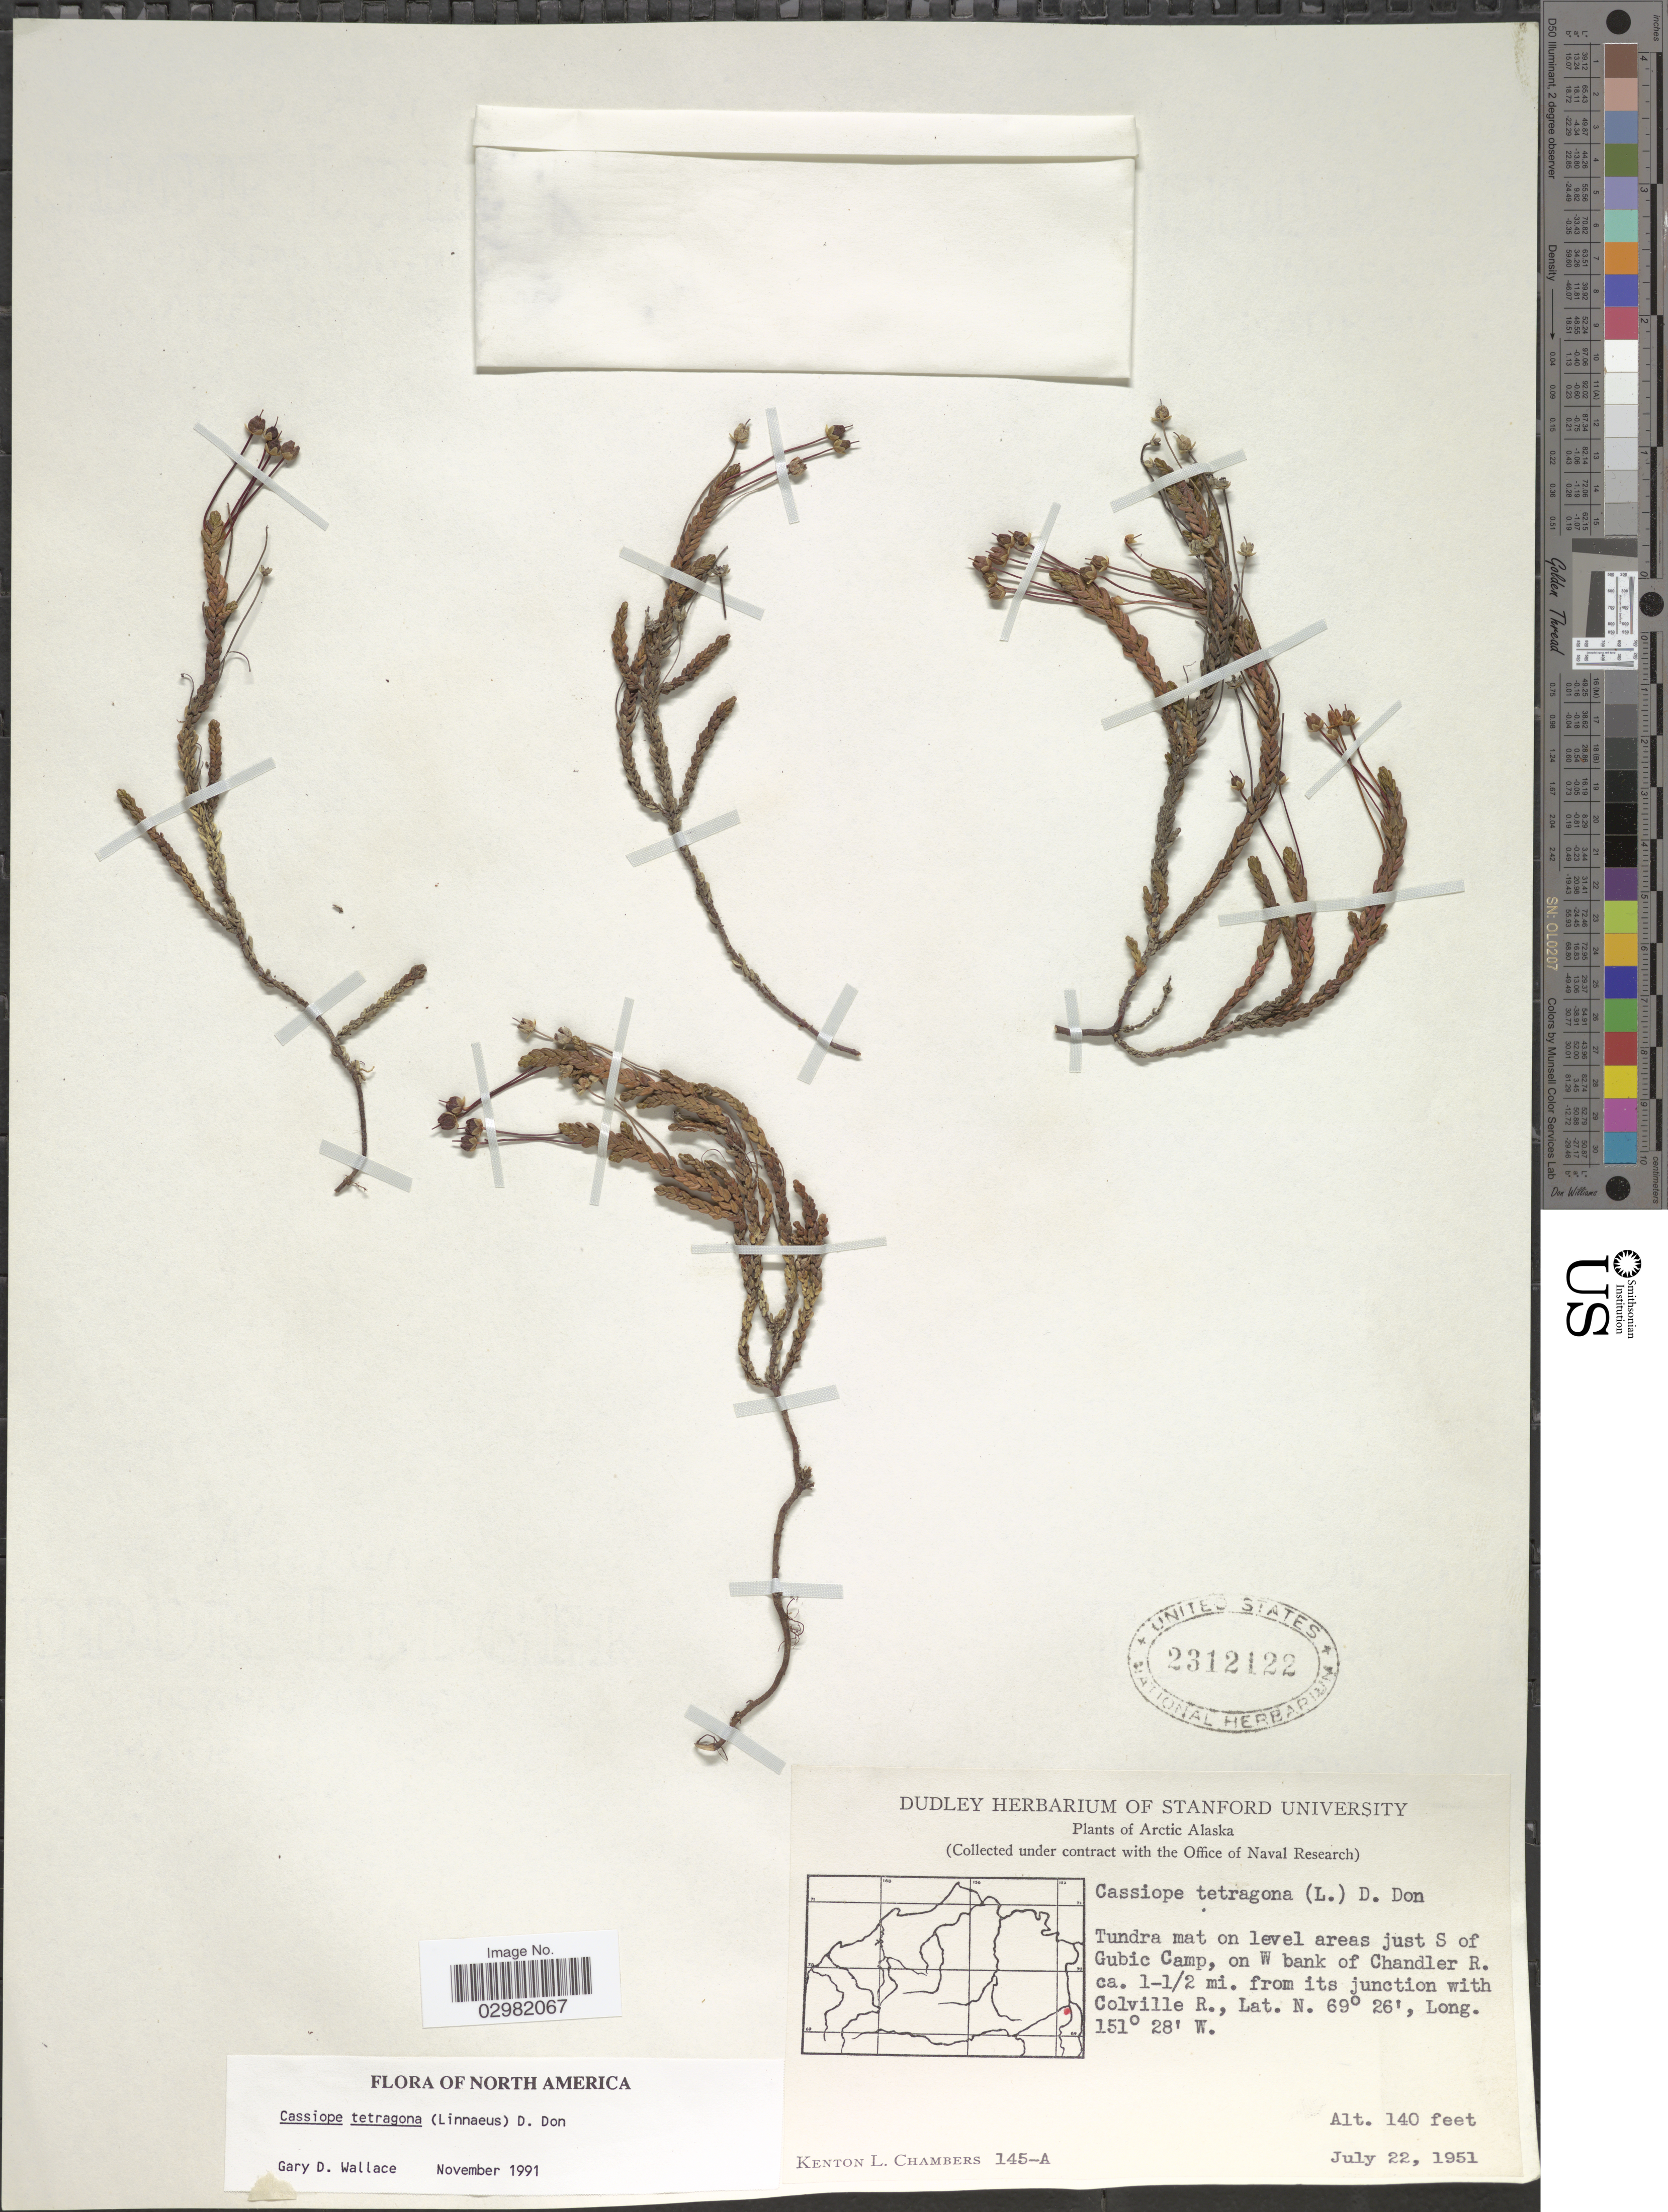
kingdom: Plantae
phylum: Tracheophyta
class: Magnoliopsida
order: Ericales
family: Ericaceae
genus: Cassiope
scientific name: Cassiope tetragona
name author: (L.) D. Don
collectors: K. L. Chambers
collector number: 145-A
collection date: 1951-07-22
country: United States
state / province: Alaska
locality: Arctic Alaska. Tundra mat on level areas just S of Gubic Camp, on W bank of Chandler R. ca. 1-1½ mi. from its junction with Colville R.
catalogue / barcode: US 2312122